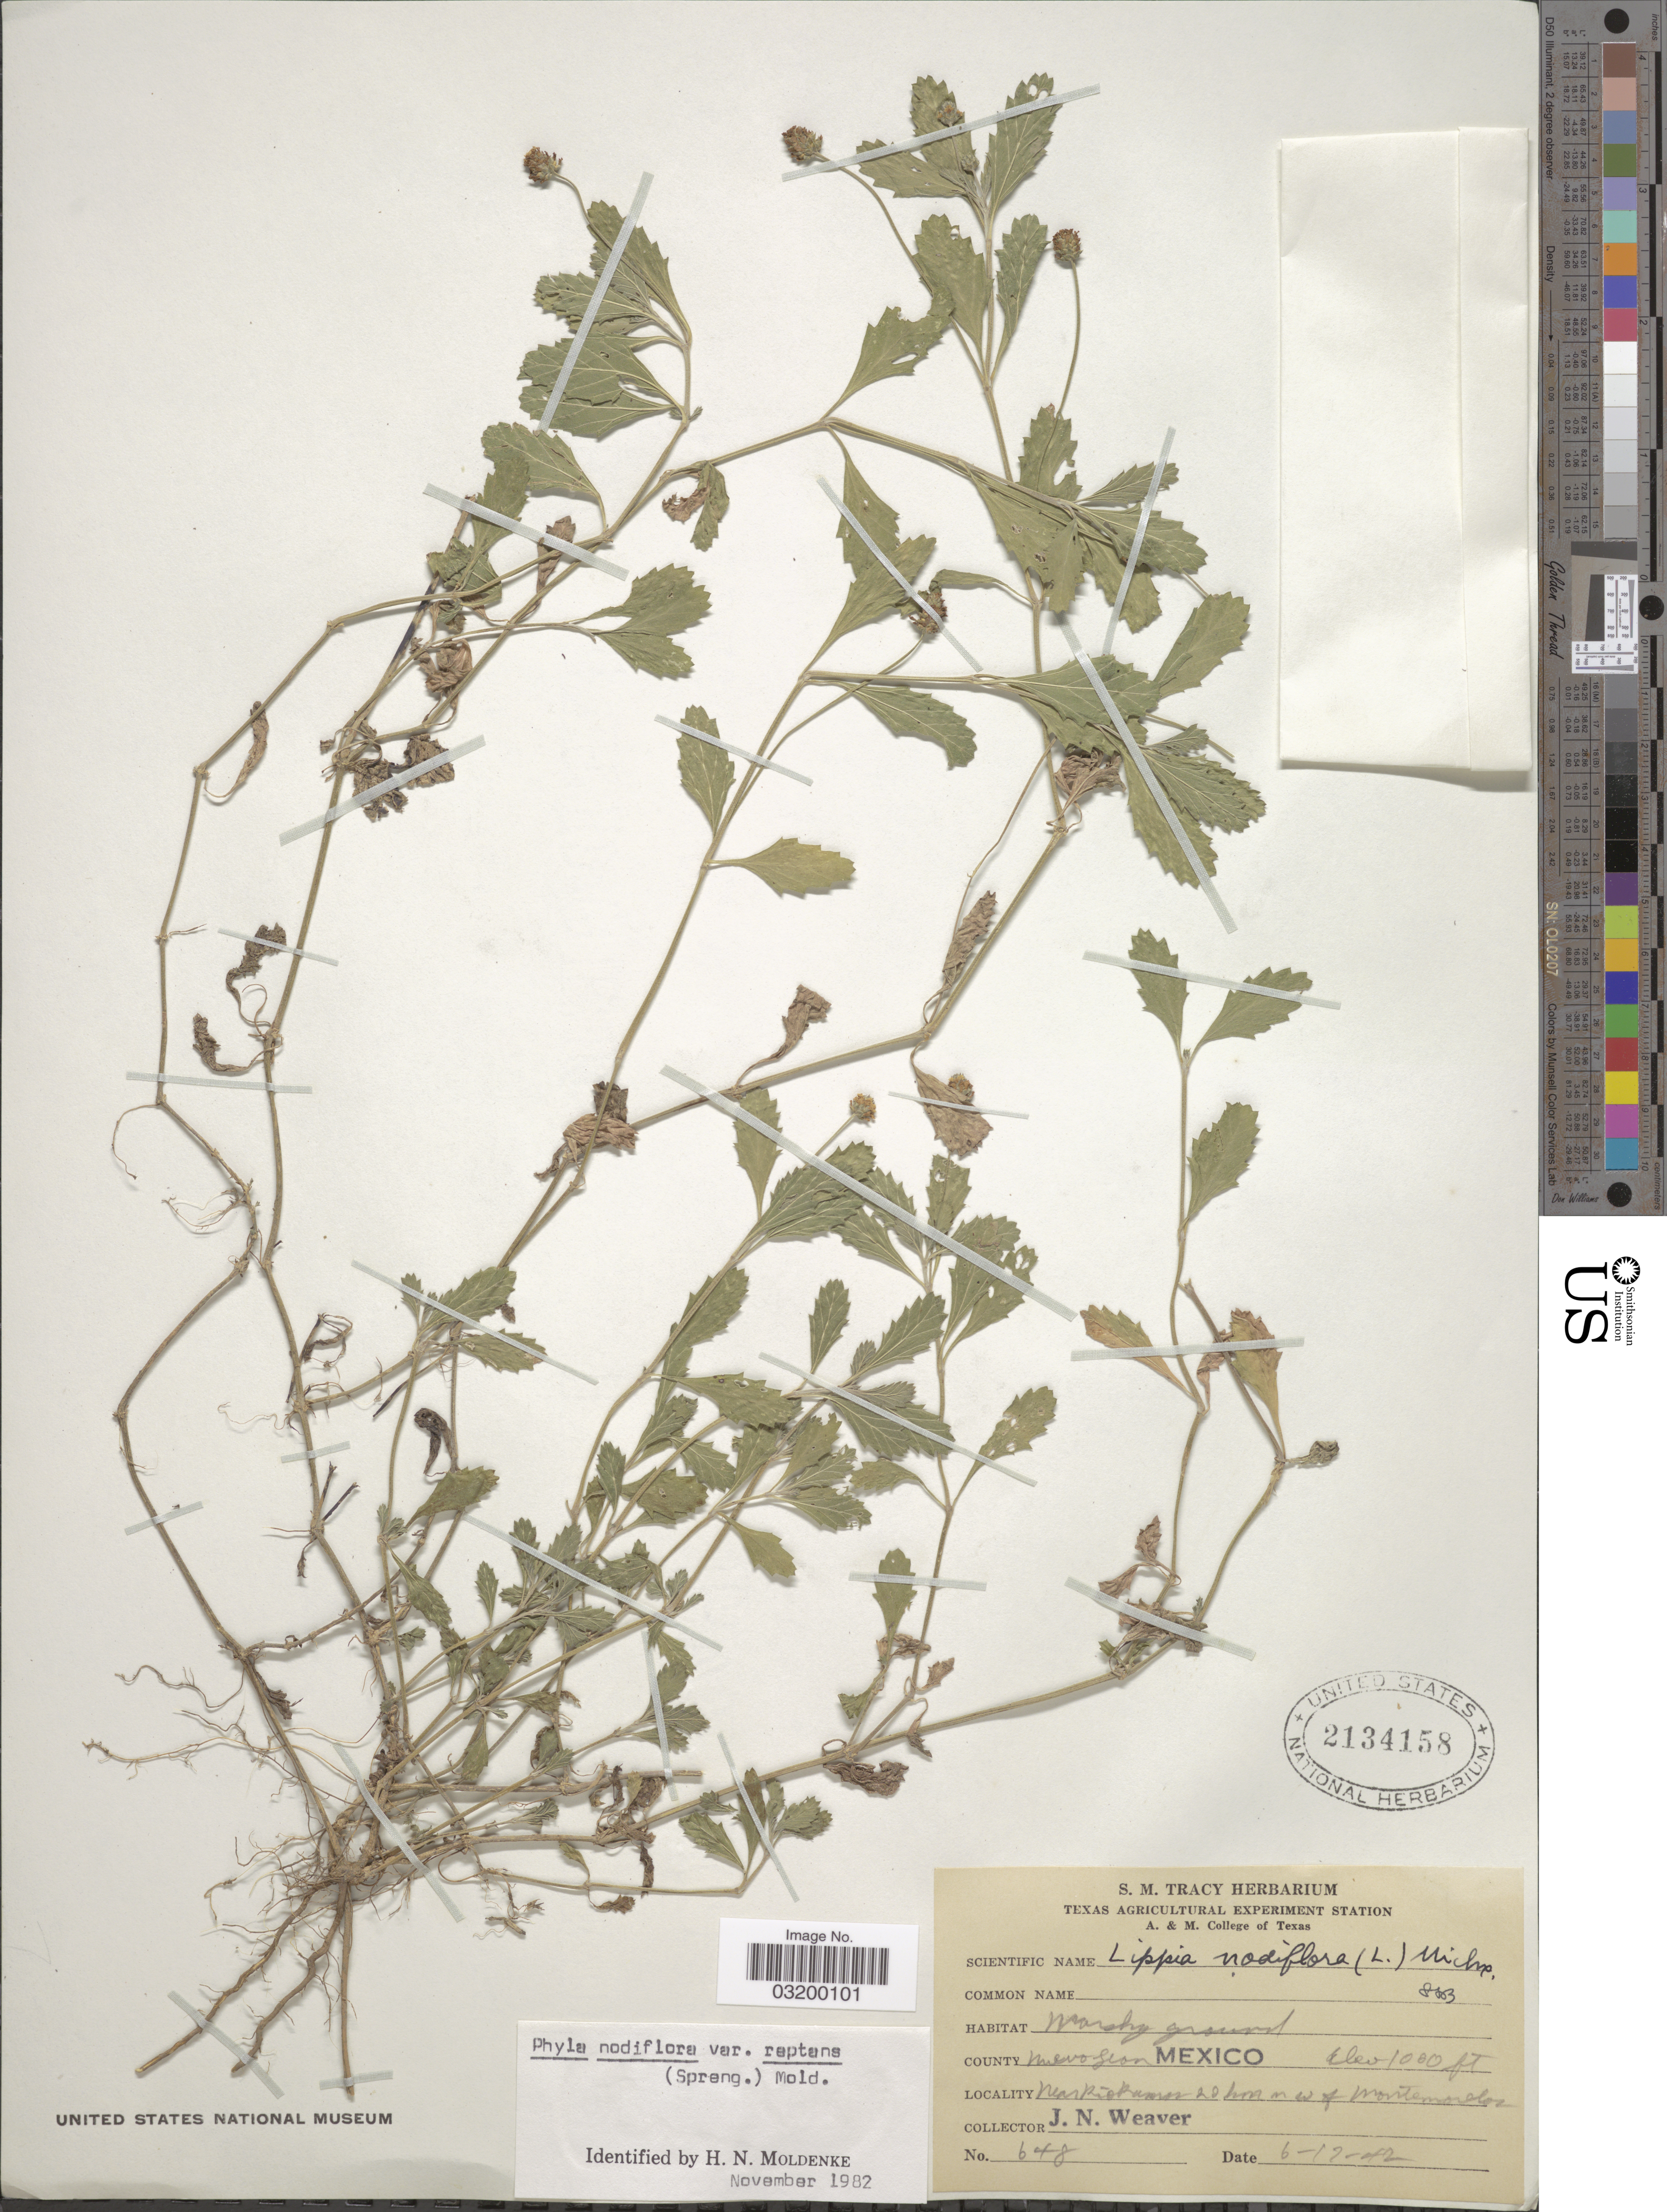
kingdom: Plantae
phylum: Tracheophyta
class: Magnoliopsida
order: Lamiales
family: Verbenaceae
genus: Phyla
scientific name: Phyla nodiflora var. reptans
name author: (Kunth) Moldenke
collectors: J. N. Weaver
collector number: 648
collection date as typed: Transcribed d/m/y: 17/6/42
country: Mexico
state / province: Nuevo León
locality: Near Río Ramos 20 km n w of Montemorelos.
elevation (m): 305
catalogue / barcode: US 2134158